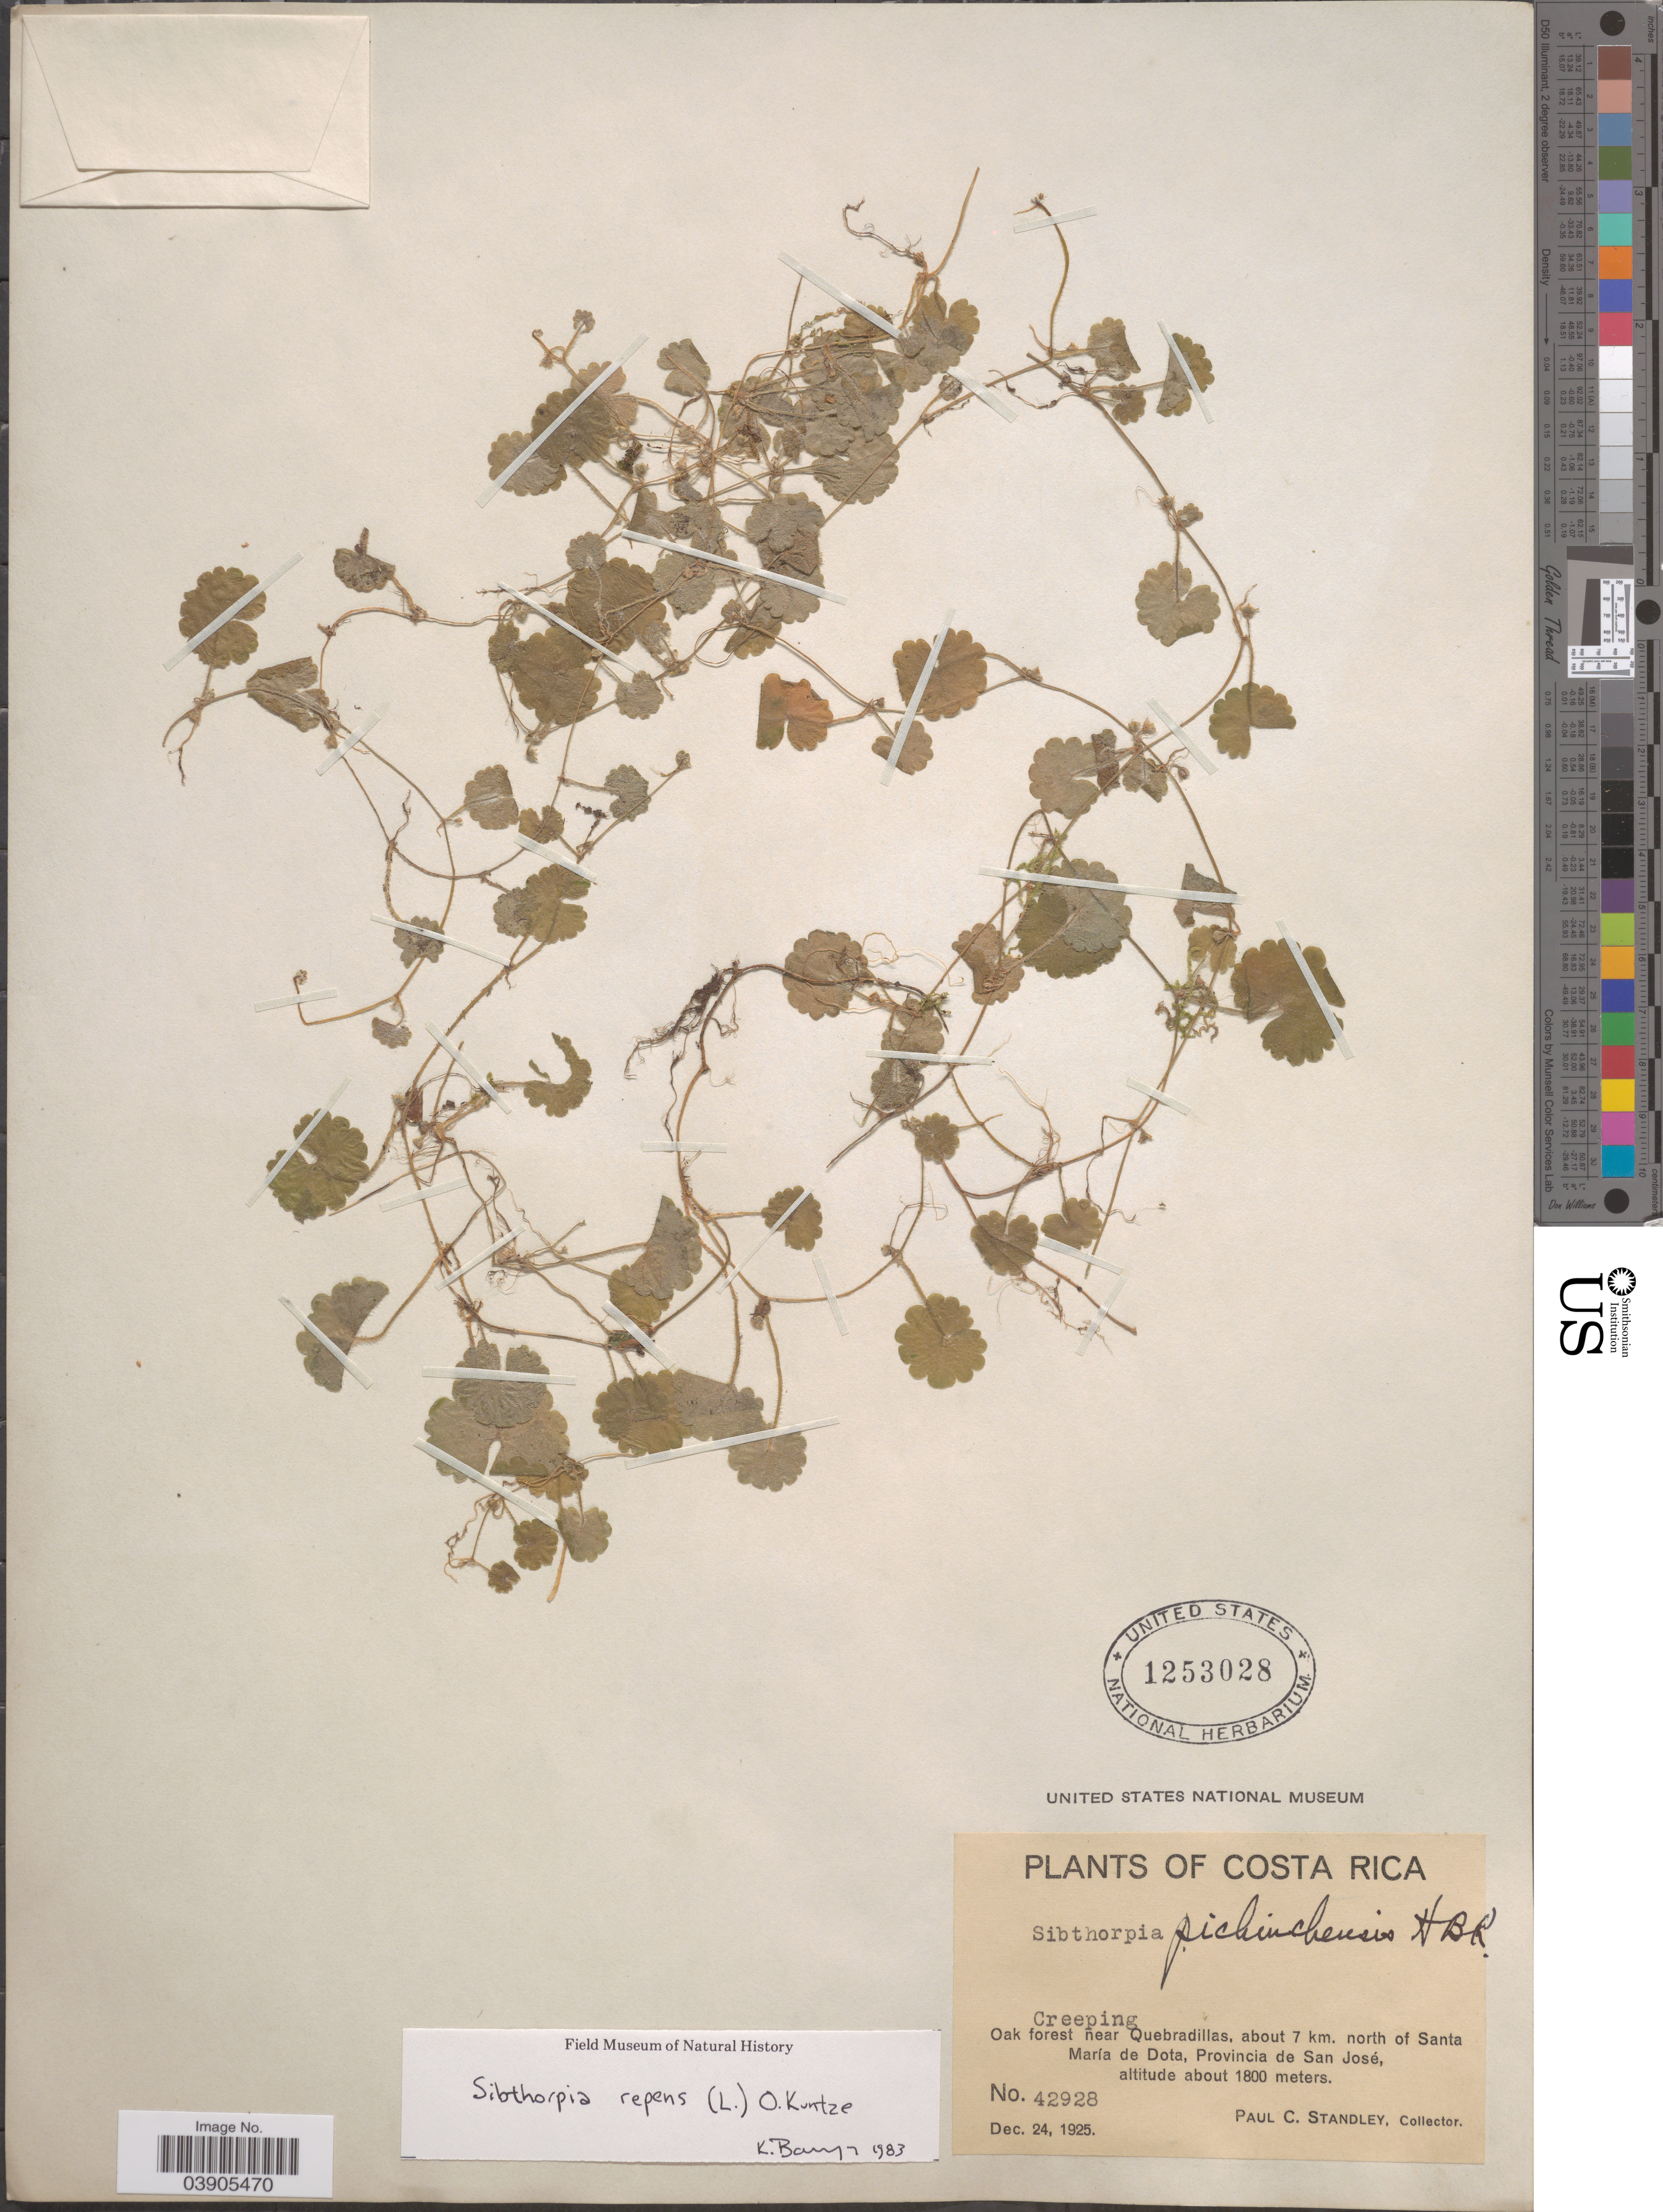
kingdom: Plantae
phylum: Tracheophyta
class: Magnoliopsida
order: Lamiales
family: Plantaginaceae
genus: Sibthorpia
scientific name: Sibthorpia repens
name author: (L.) Kuntze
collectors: P. C. Standley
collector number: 42928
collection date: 1925-12-24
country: Costa Rica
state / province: San José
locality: Oak forest near Quebradillas, about 7 km. north of Santa María de Dota.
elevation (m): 1800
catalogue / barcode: US 1253028